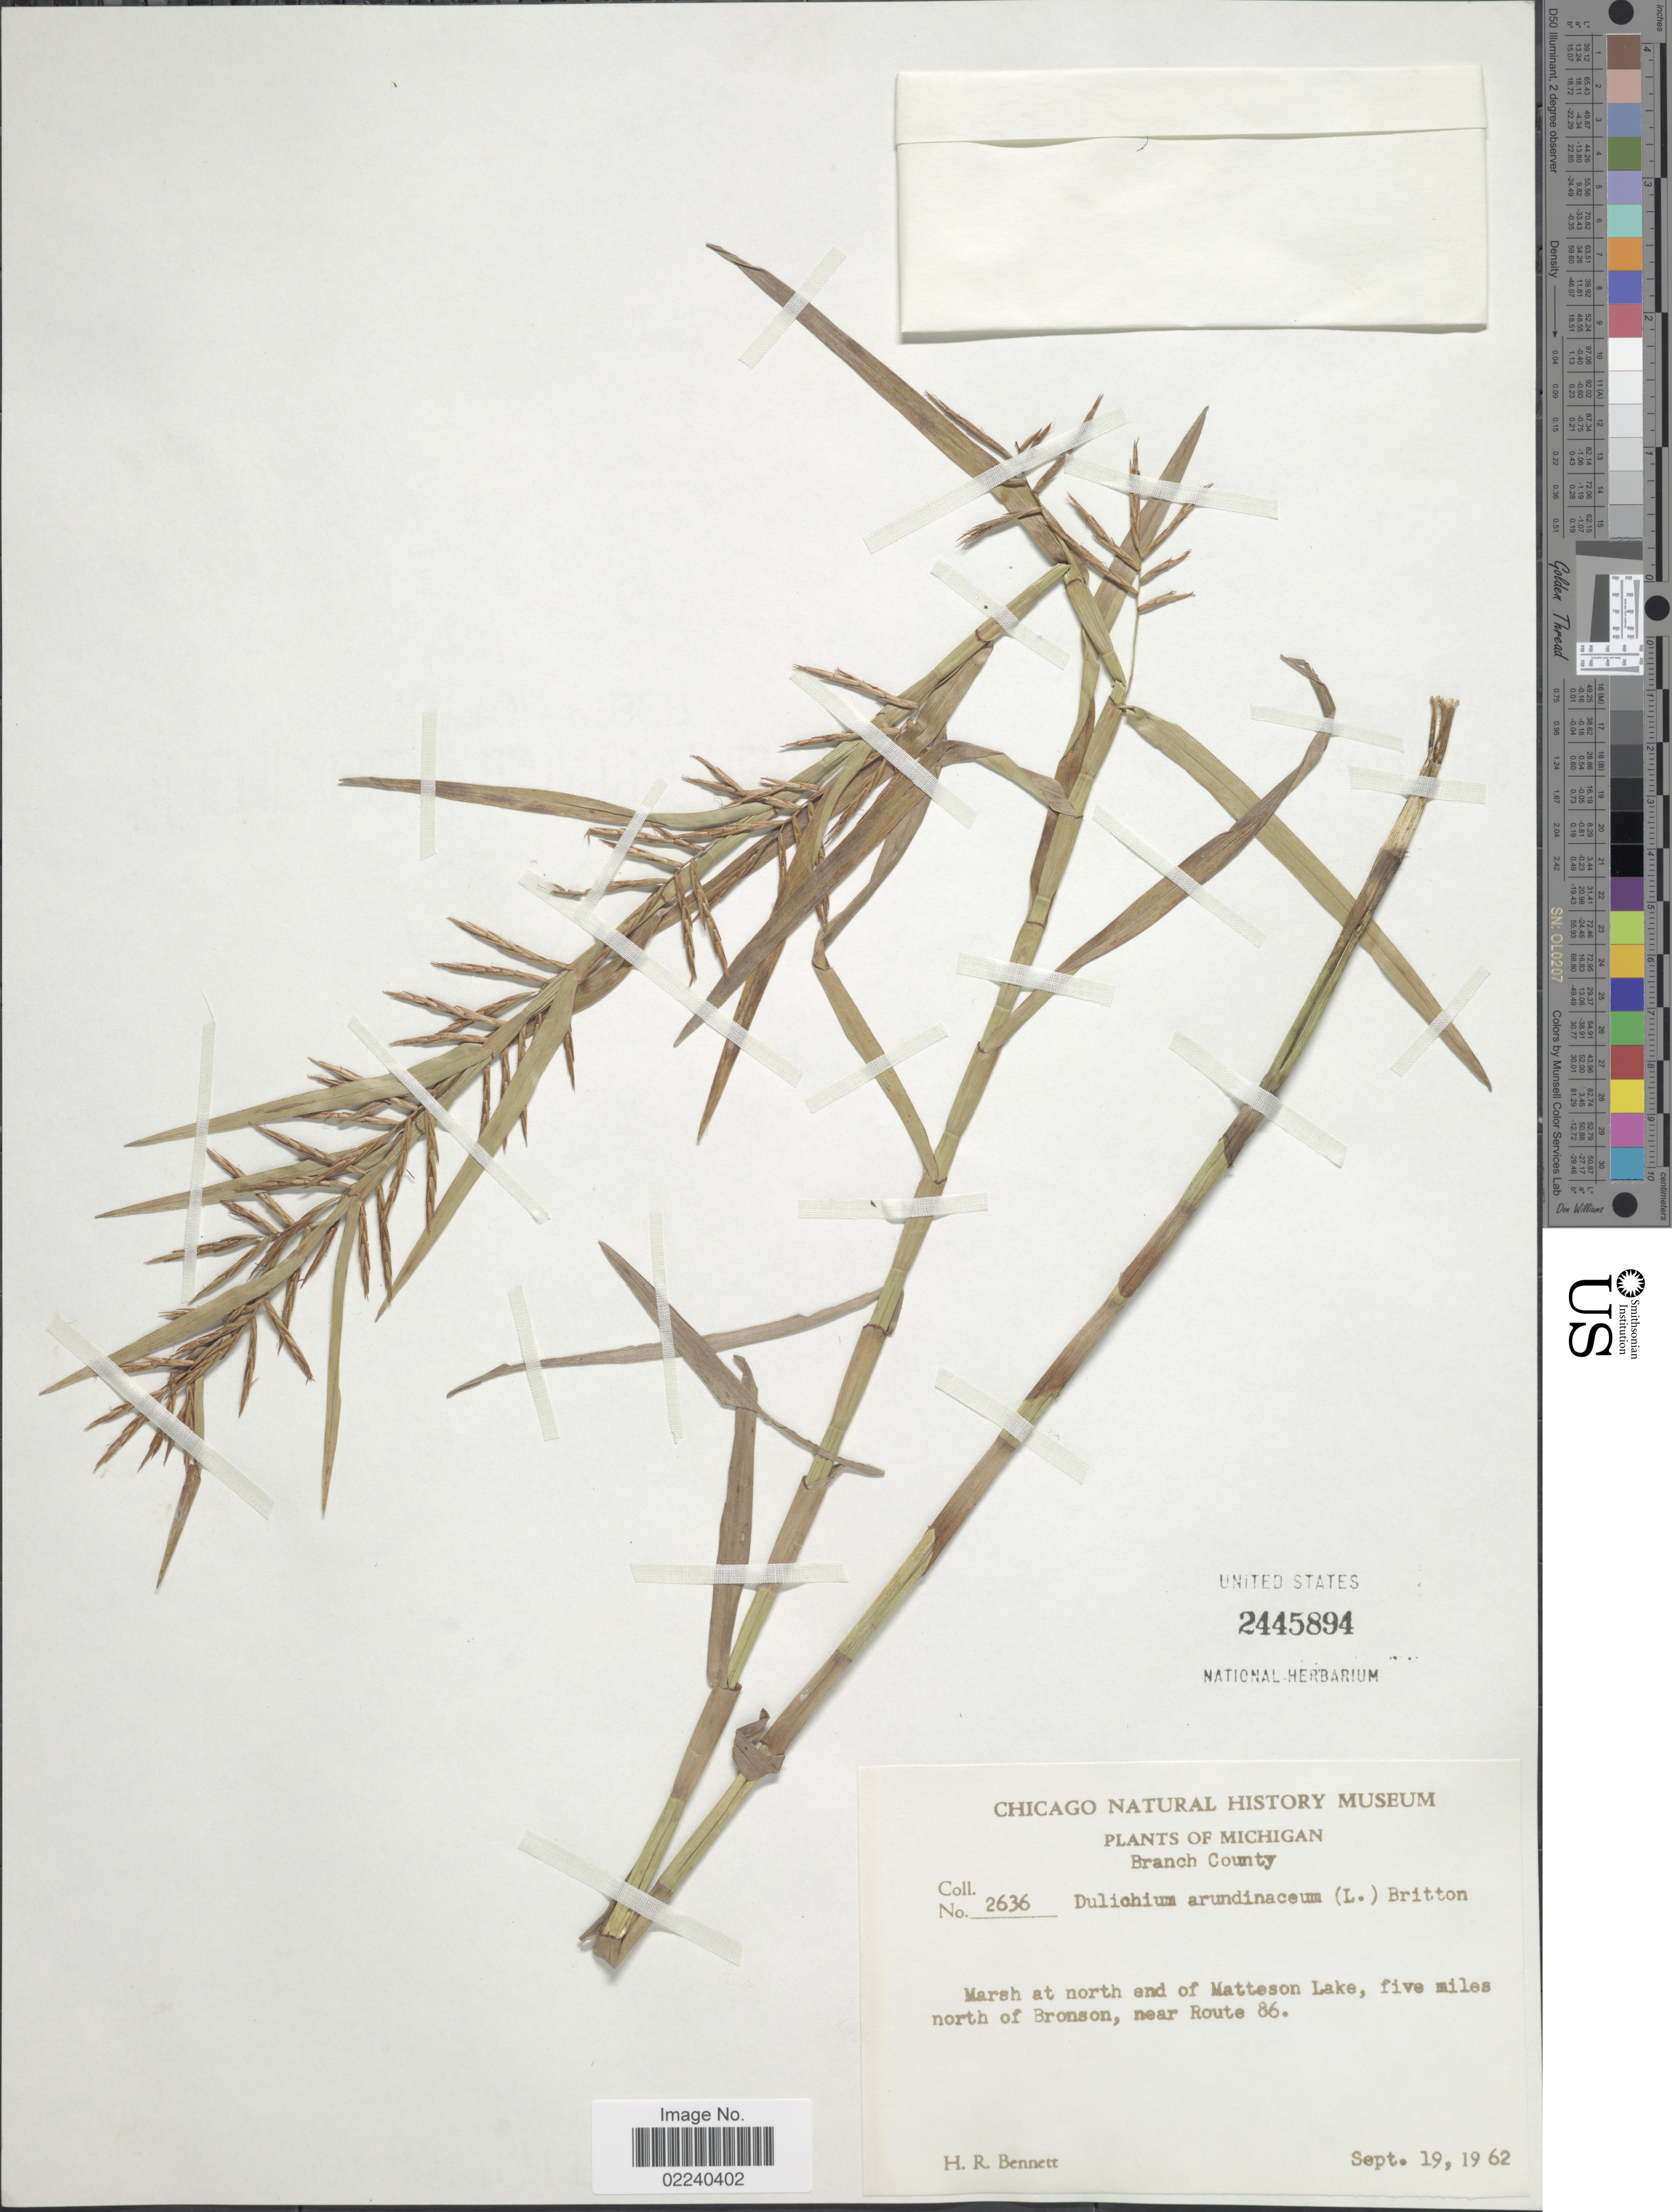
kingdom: Plantae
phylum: Tracheophyta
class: Liliopsida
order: Poales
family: Cyperaceae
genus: Dulichium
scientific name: Dulichium arundinaceum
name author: (L.) Britton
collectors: H. R. Bennett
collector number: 2636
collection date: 1962-09-19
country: United States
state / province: Michigan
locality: Branch County, Marsh at north end of Matteson Lake, five miles north of Bronson, near Route 86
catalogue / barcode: US 2445894